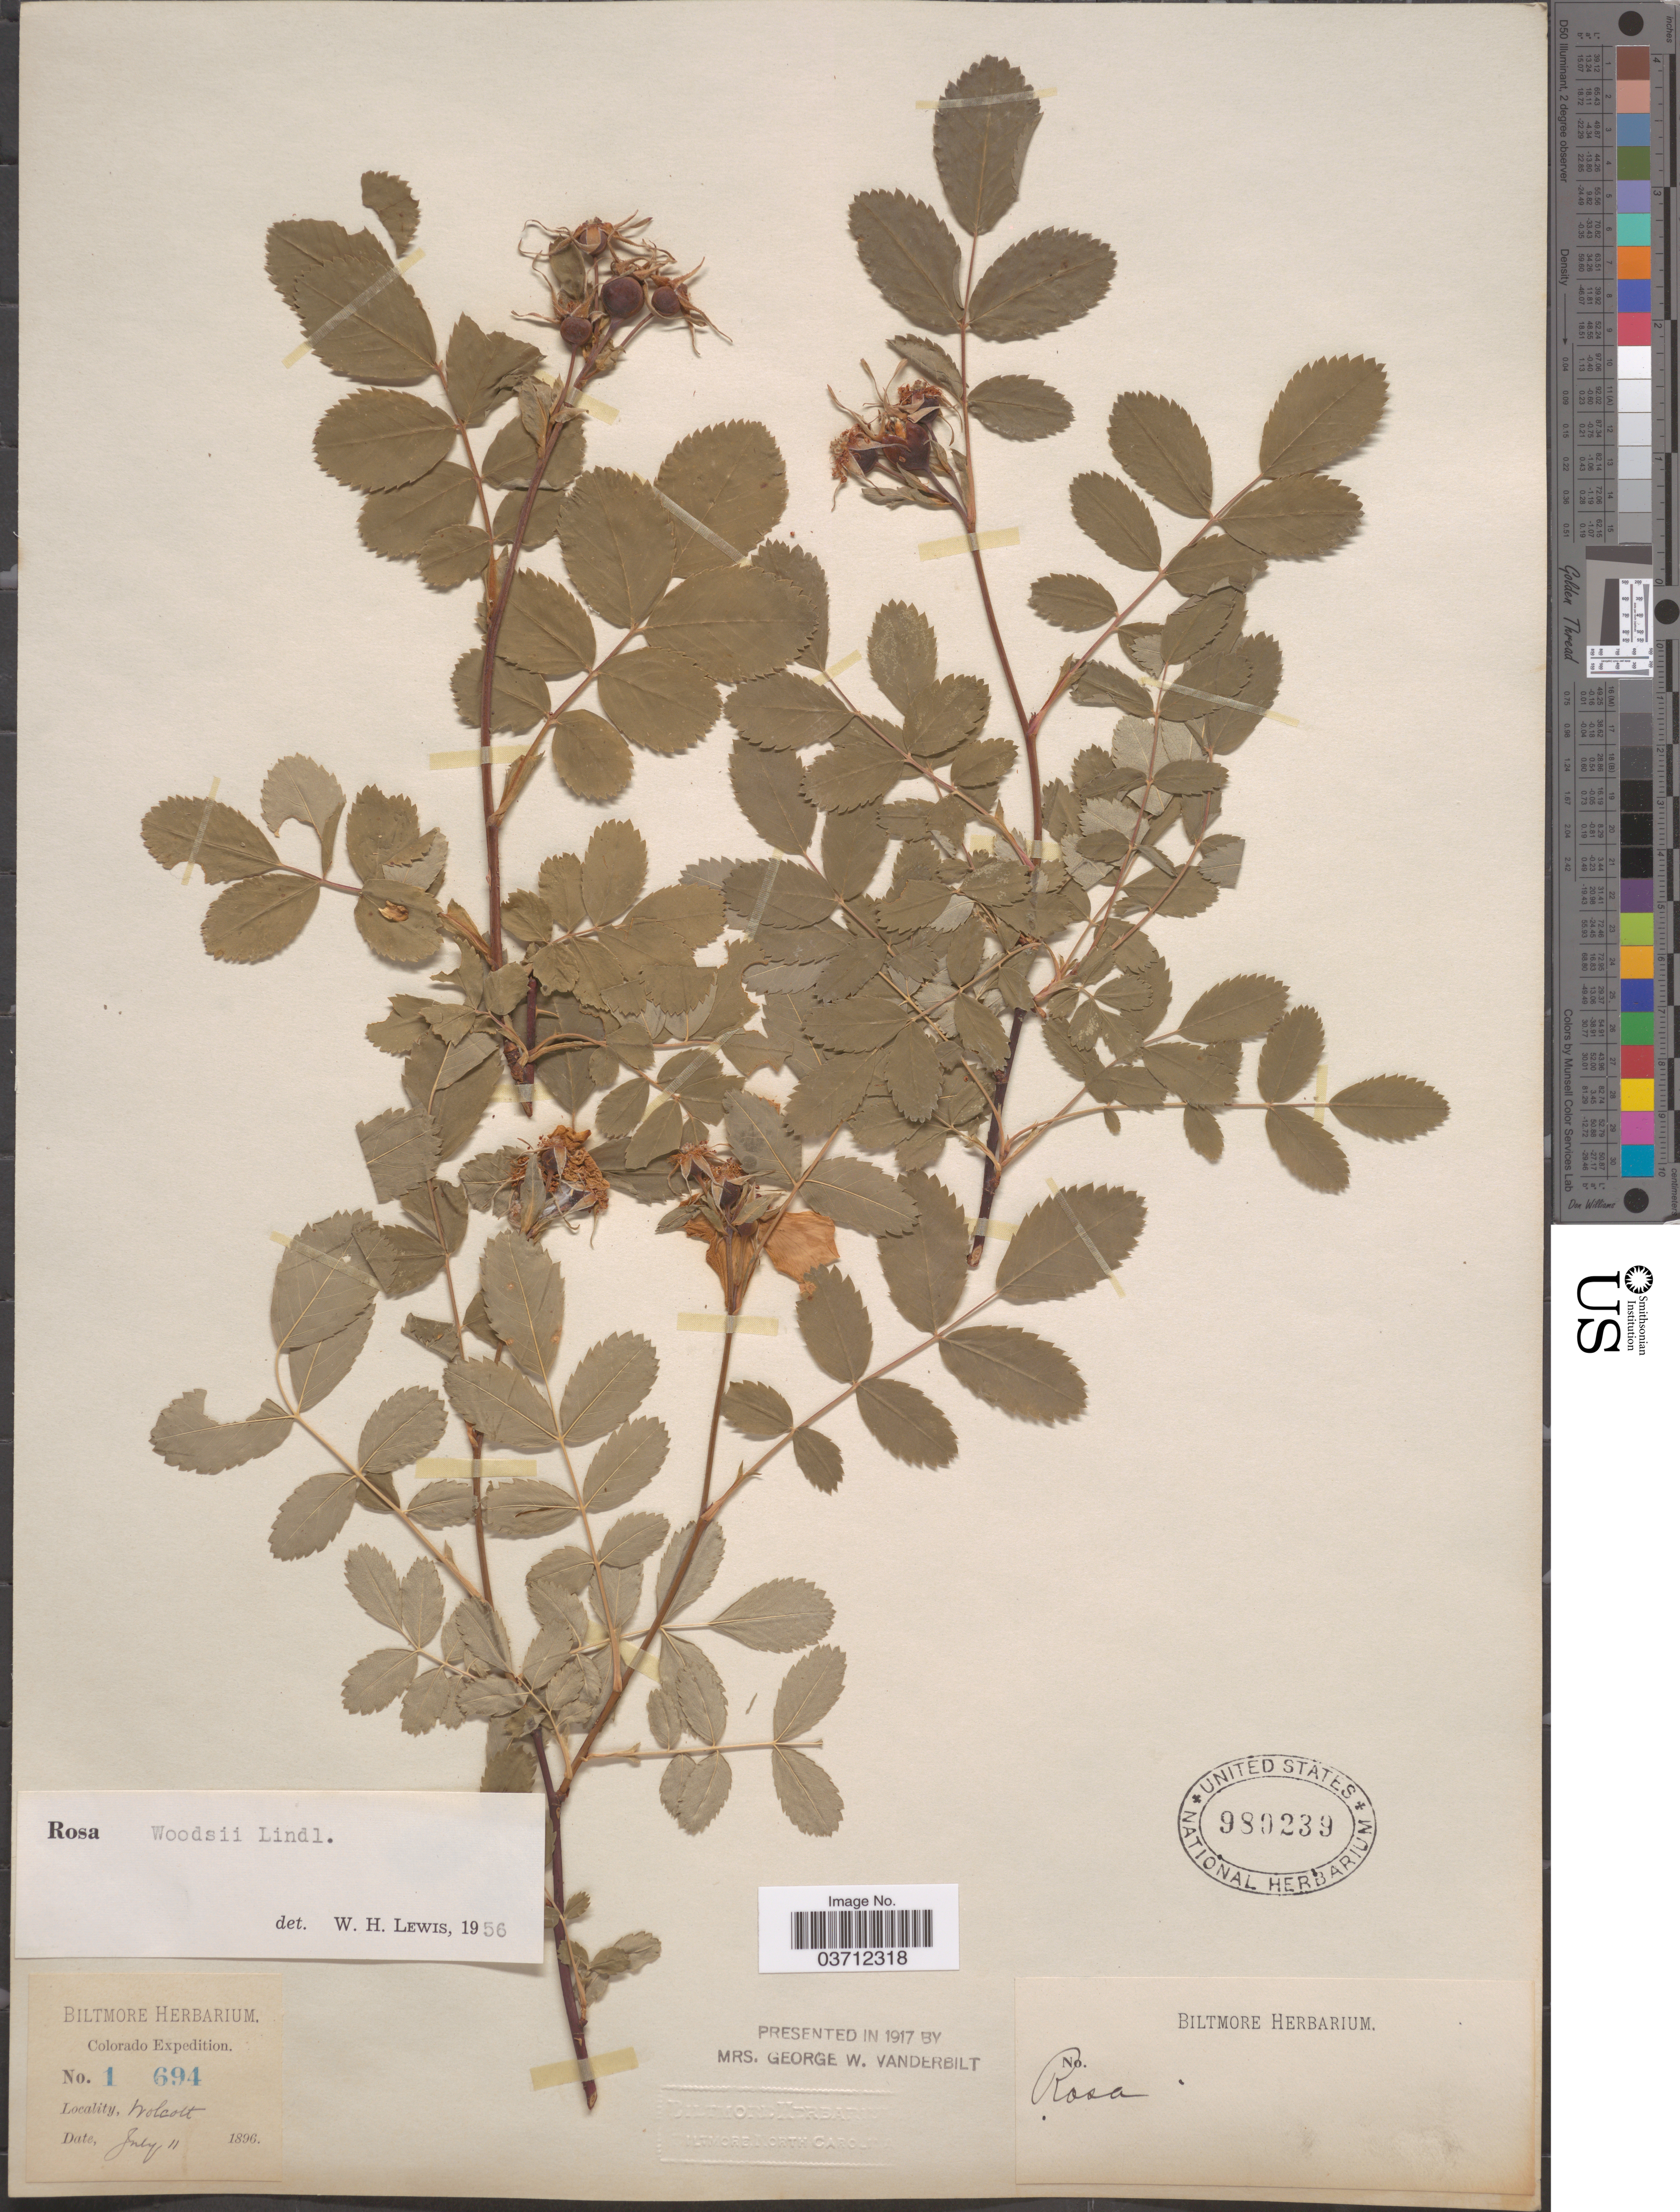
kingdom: Plantae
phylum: Tracheophyta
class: Magnoliopsida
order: Rosales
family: Rosaceae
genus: Rosa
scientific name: Rosa woodsii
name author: Lindl.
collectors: ex herb. Biltmore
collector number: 1694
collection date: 1896-07-11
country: United States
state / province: Colorado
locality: Wolcott.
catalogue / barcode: US 980239